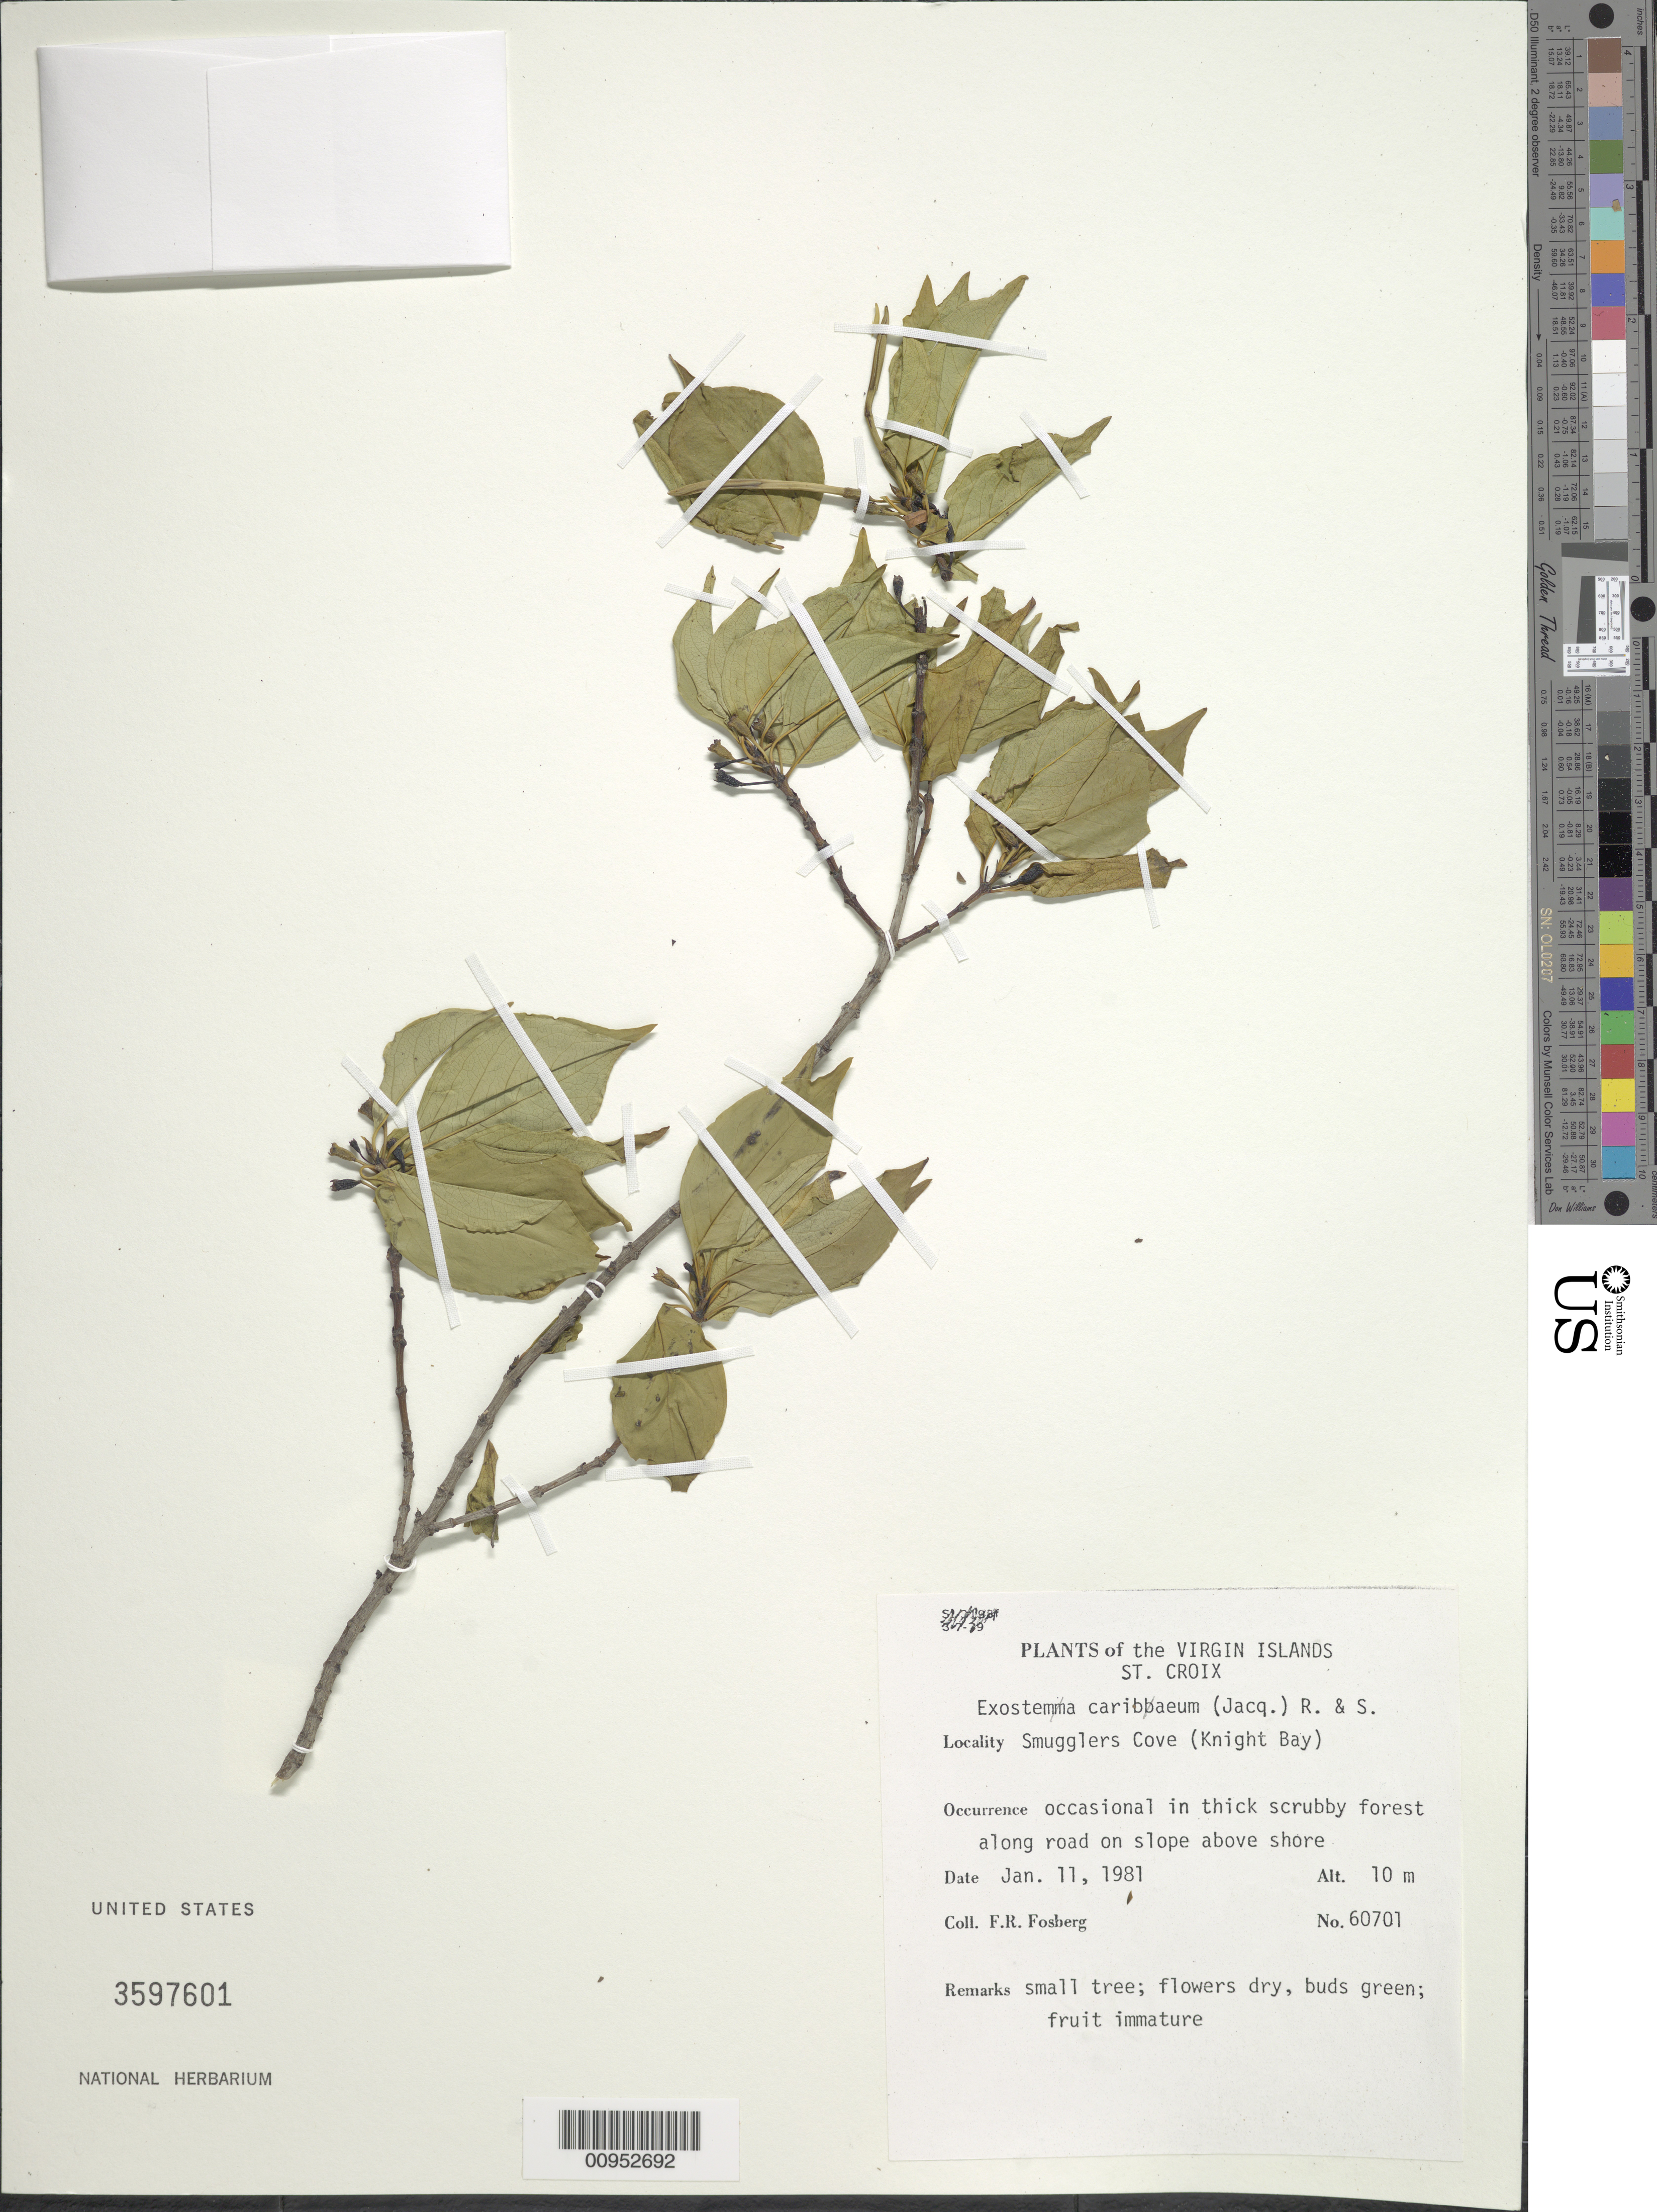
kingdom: Plantae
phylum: Tracheophyta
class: Magnoliopsida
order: Gentianales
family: Rubiaceae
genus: Exostema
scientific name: Exostema caribaeum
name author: (Jacq.) Roem. & Schult.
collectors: F. R. Fosberg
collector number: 60701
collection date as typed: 11 Jan 1981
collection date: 1981-01-11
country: U.S. Virgin Islands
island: St. Croix I.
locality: Smugglers Cove (Knight Bay)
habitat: Occasional in thick scrubby forest along road on slope above shore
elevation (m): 10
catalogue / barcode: US 3597601